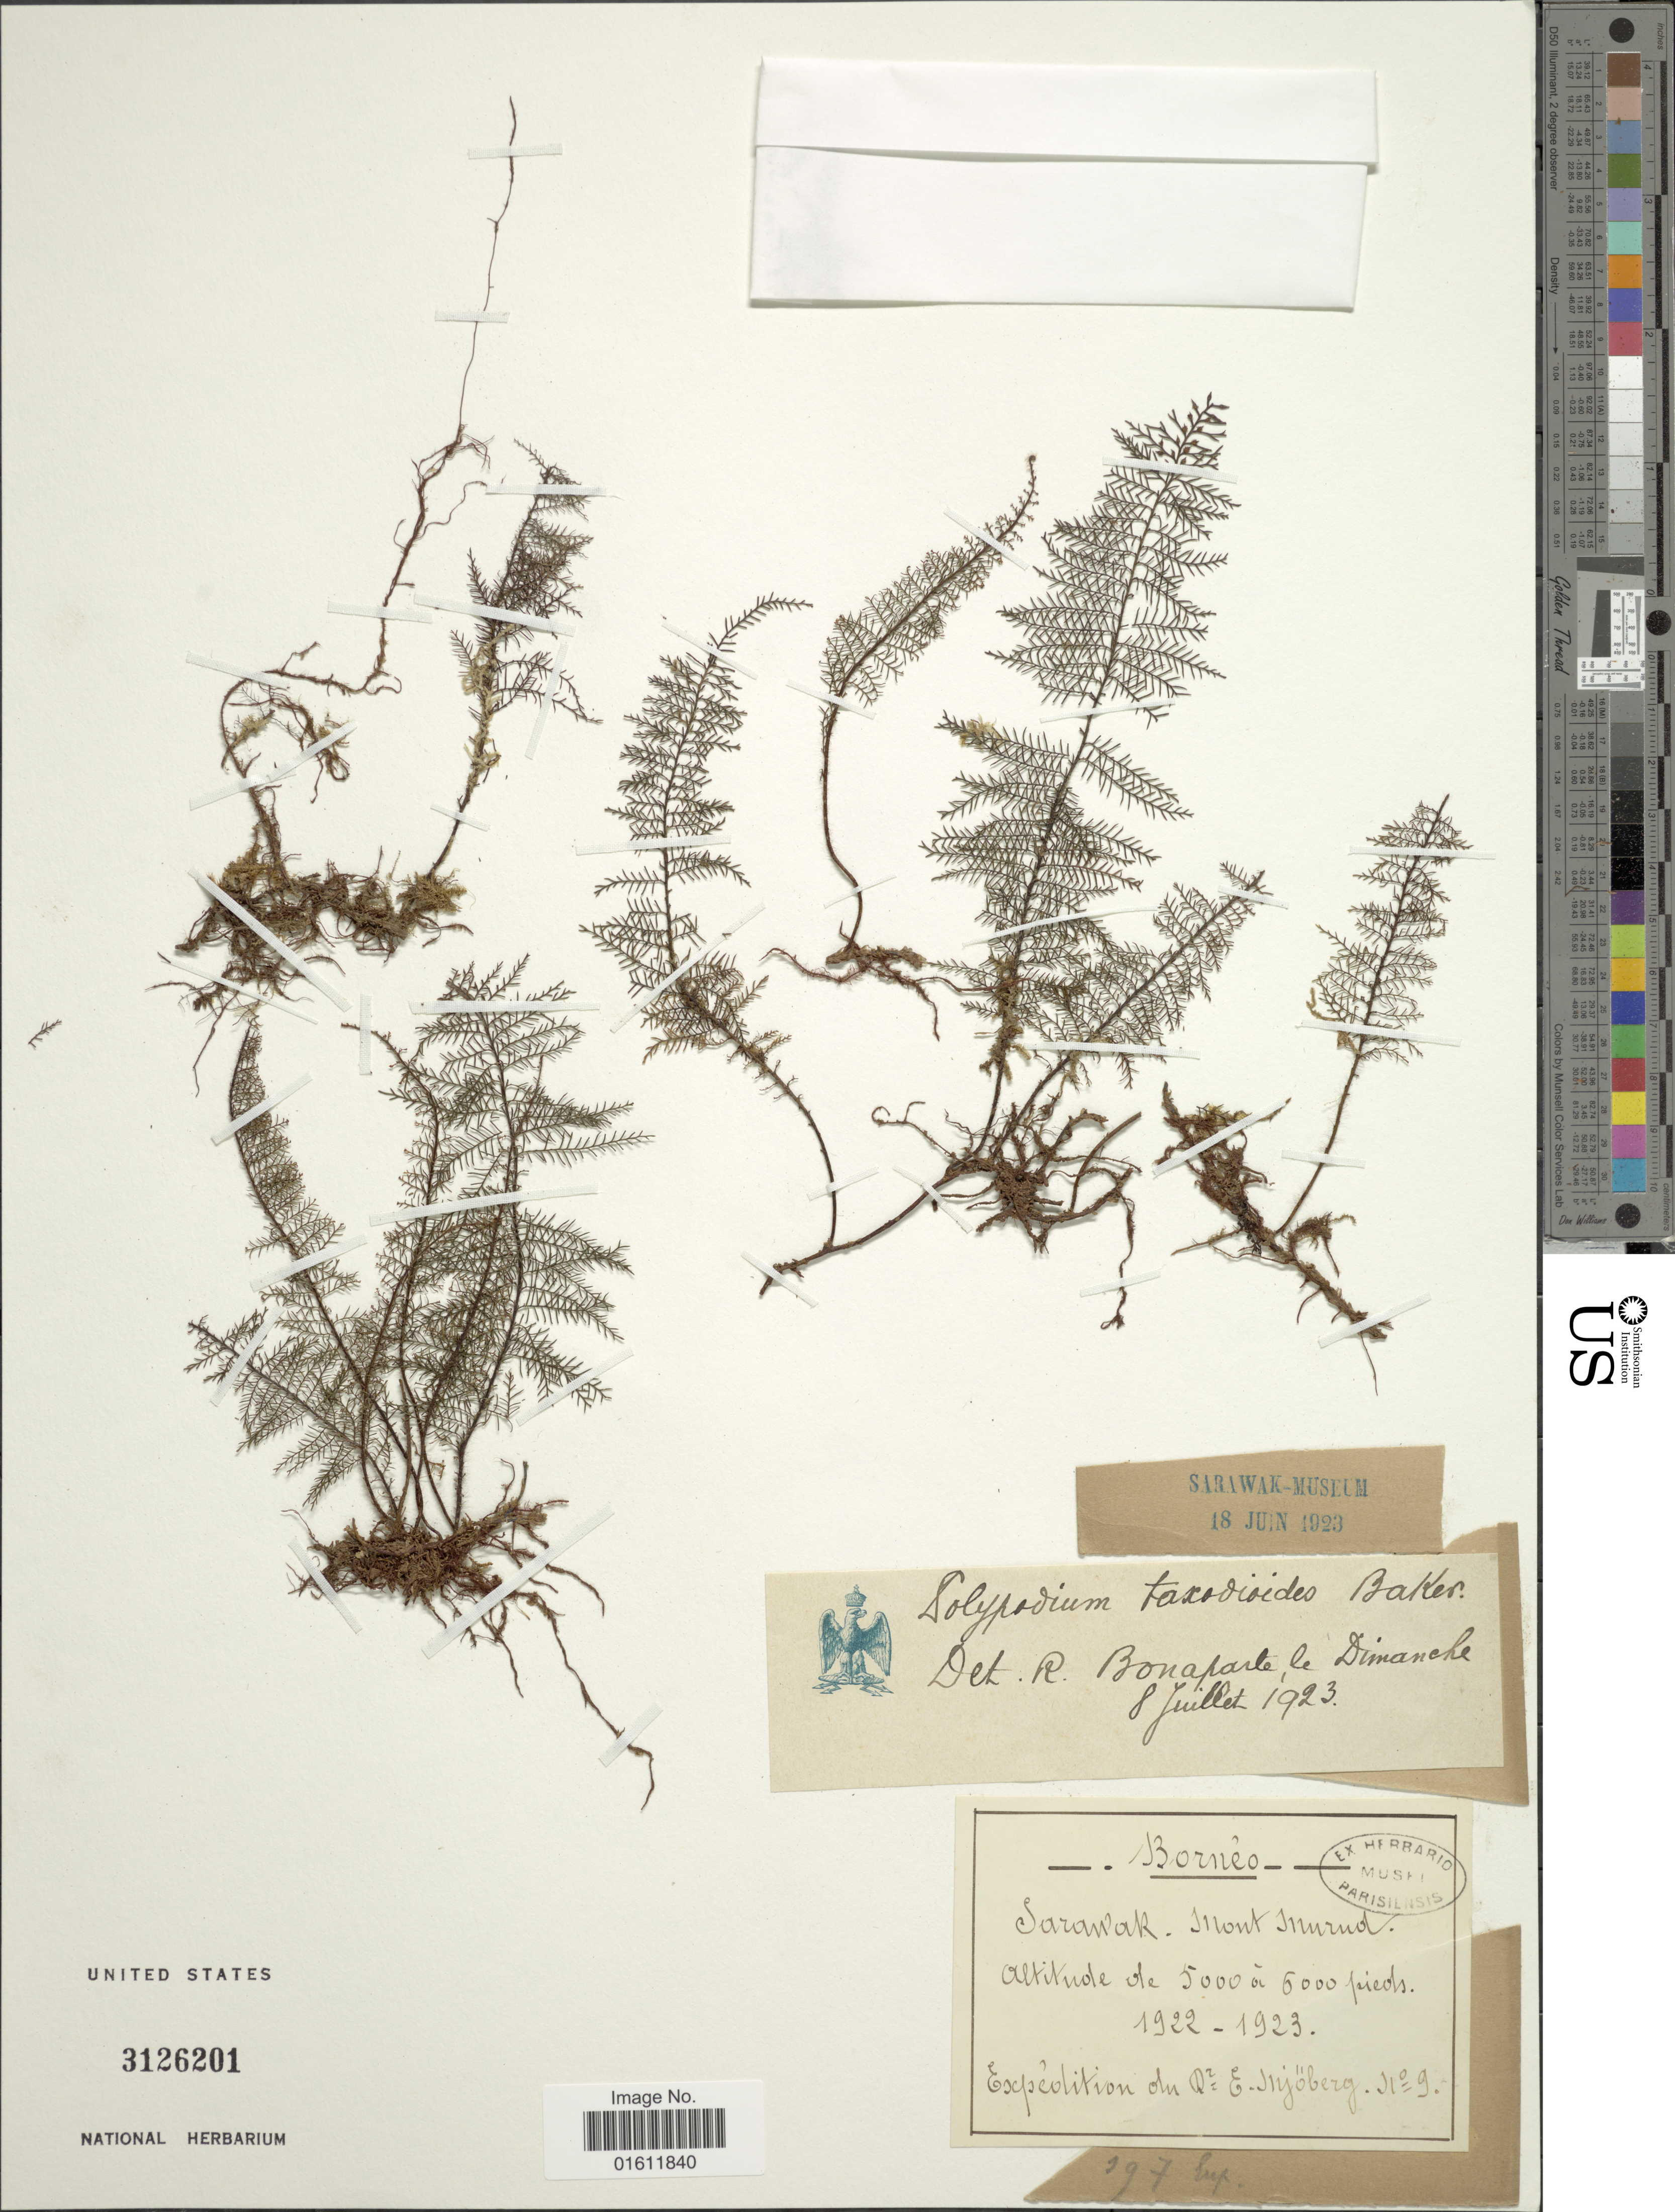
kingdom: Plantae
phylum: Tracheophyta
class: Polypodiopsida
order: Polypodiales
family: Polypodiaceae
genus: Themelium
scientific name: Themelium taxodioides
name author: (Baker) Parris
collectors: E. Mjoberg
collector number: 9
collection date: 1922/1923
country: Malaysia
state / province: Sarawak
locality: Mont Murud.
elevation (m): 1524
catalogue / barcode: US 3126201